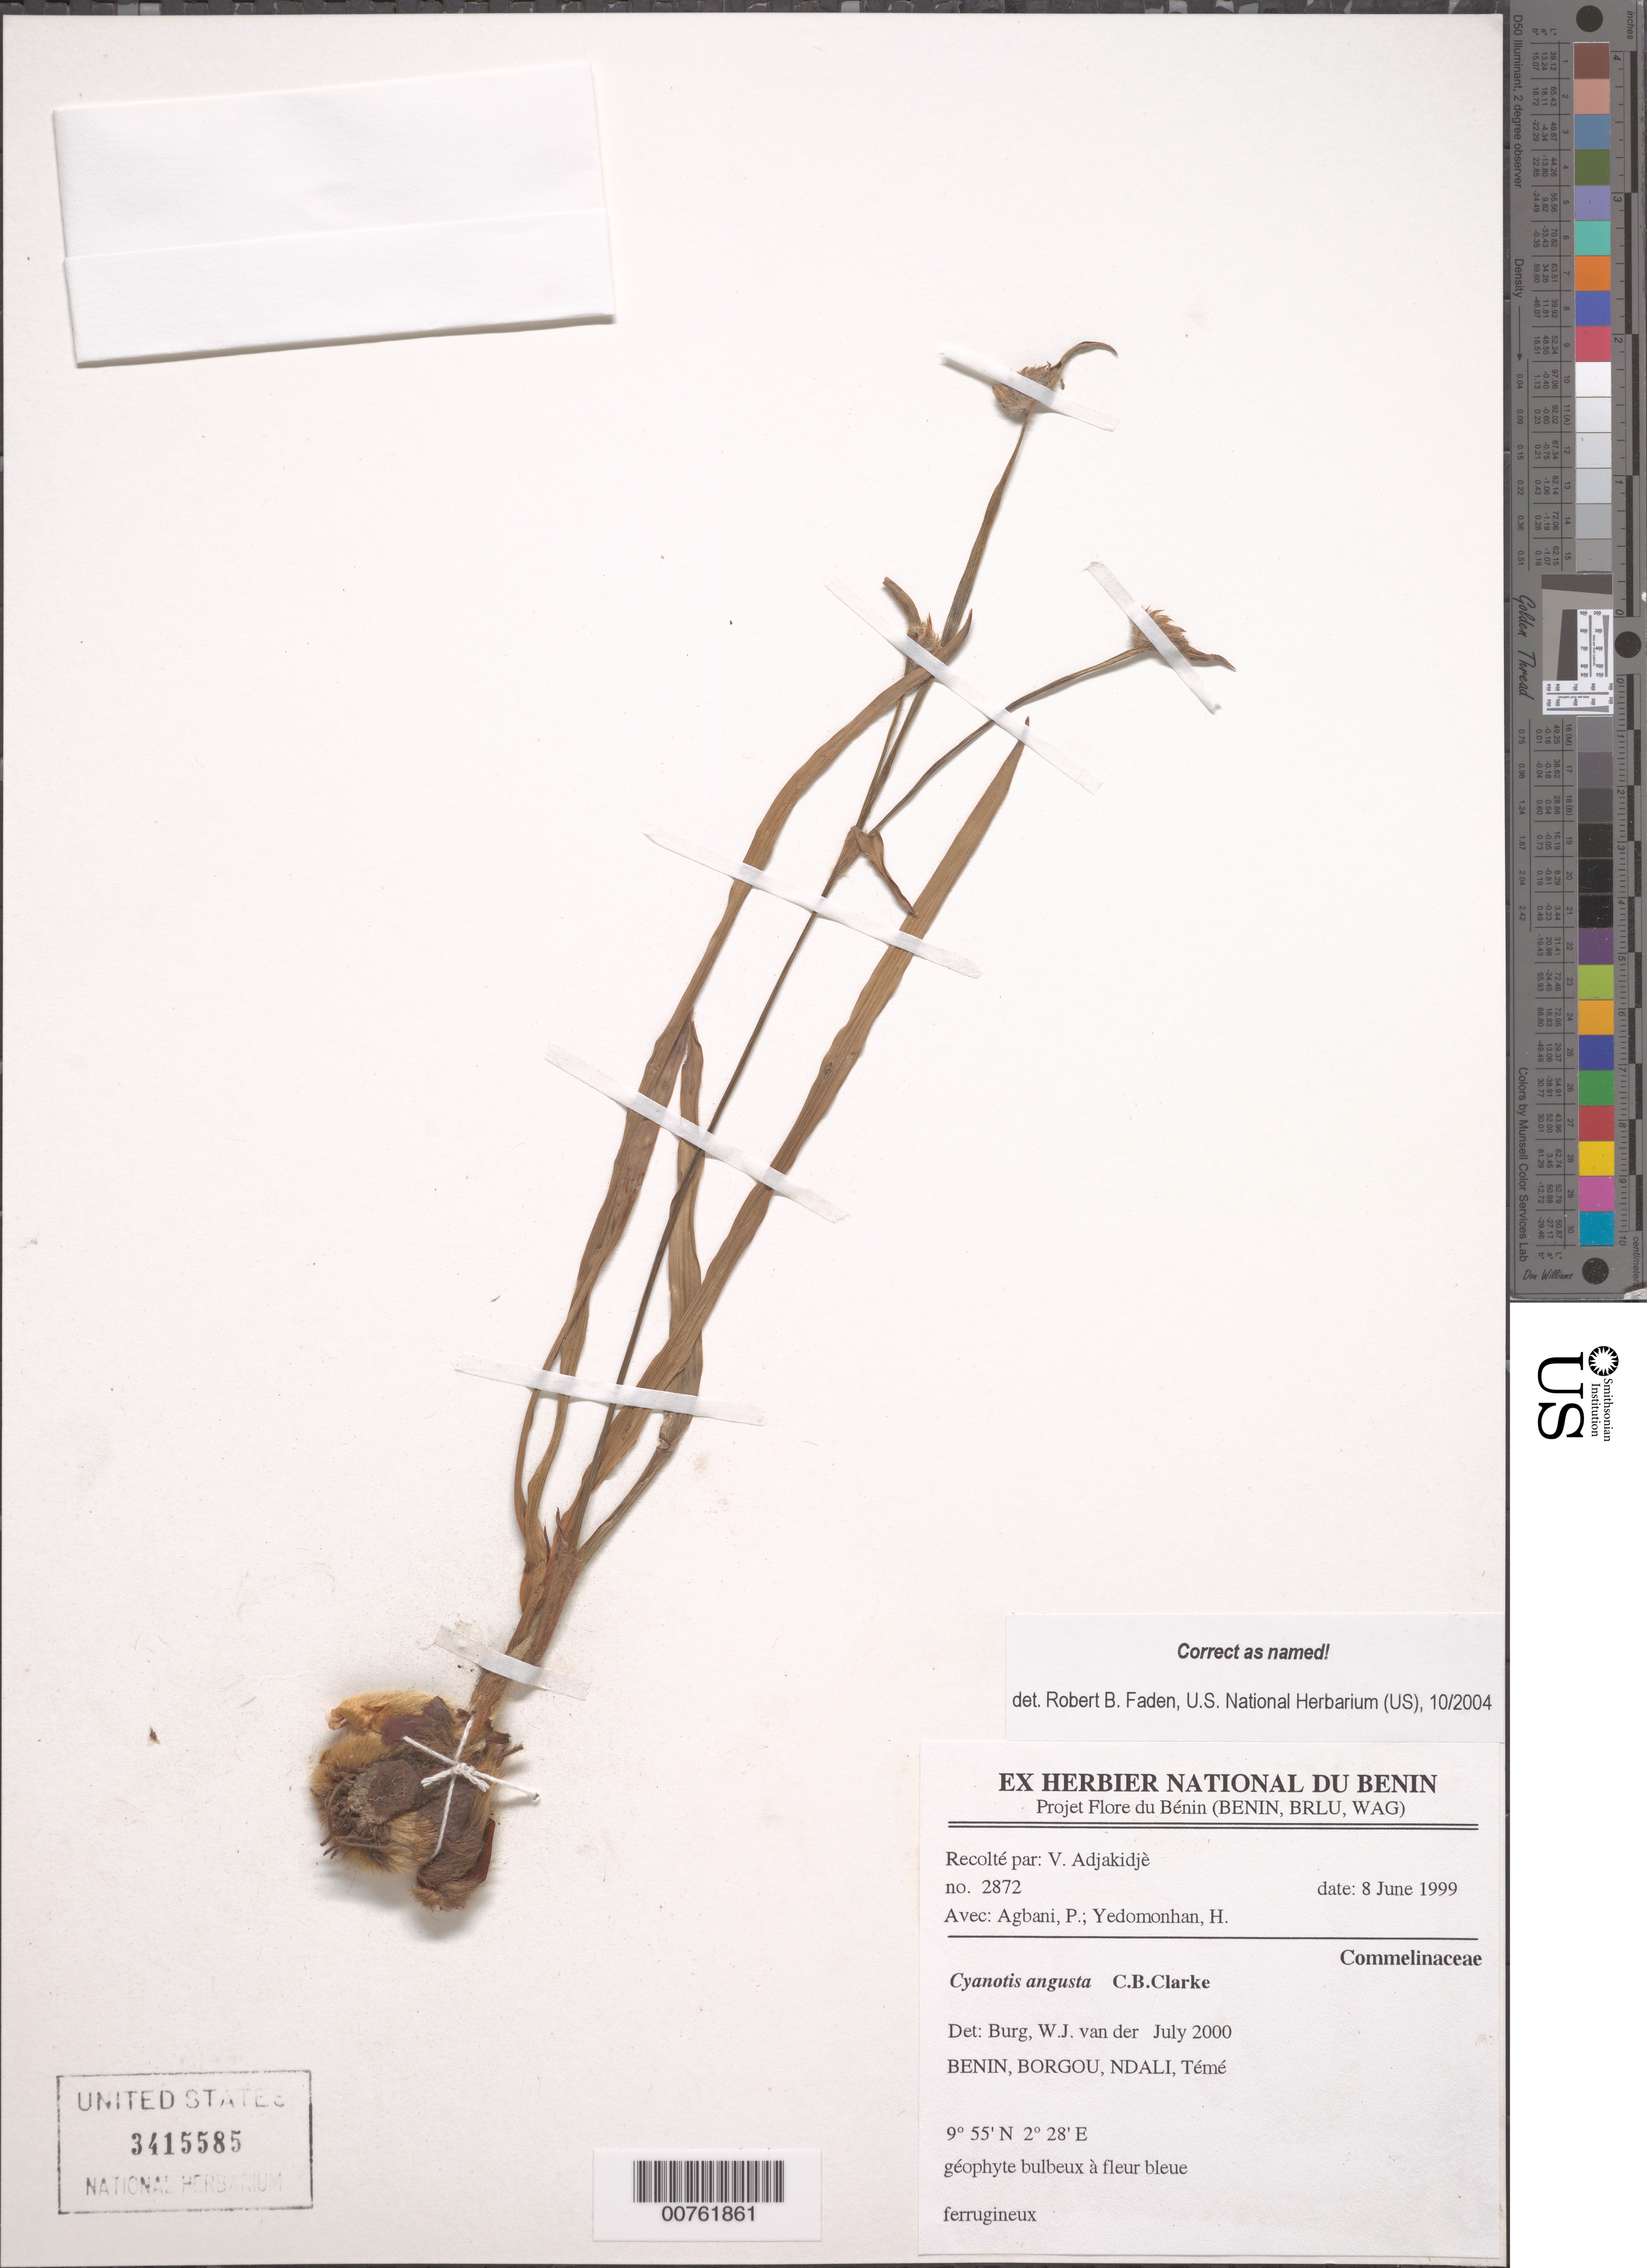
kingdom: Plantae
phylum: Tracheophyta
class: Liliopsida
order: Commelinales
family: Commelinaceae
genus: Cyanotis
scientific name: Cyanotis angusta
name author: C.B. Clarke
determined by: Faden, Robert B., (US), Smithsonian Institution - National Museum of Natural History (UNITED STATES)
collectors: V. Adjakidjè, P. Agbani & H. Yedomonhan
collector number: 2872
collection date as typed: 08 Jun 1999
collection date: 1999-06-08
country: Benin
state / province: Borgou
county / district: Ndali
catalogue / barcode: US 3415585